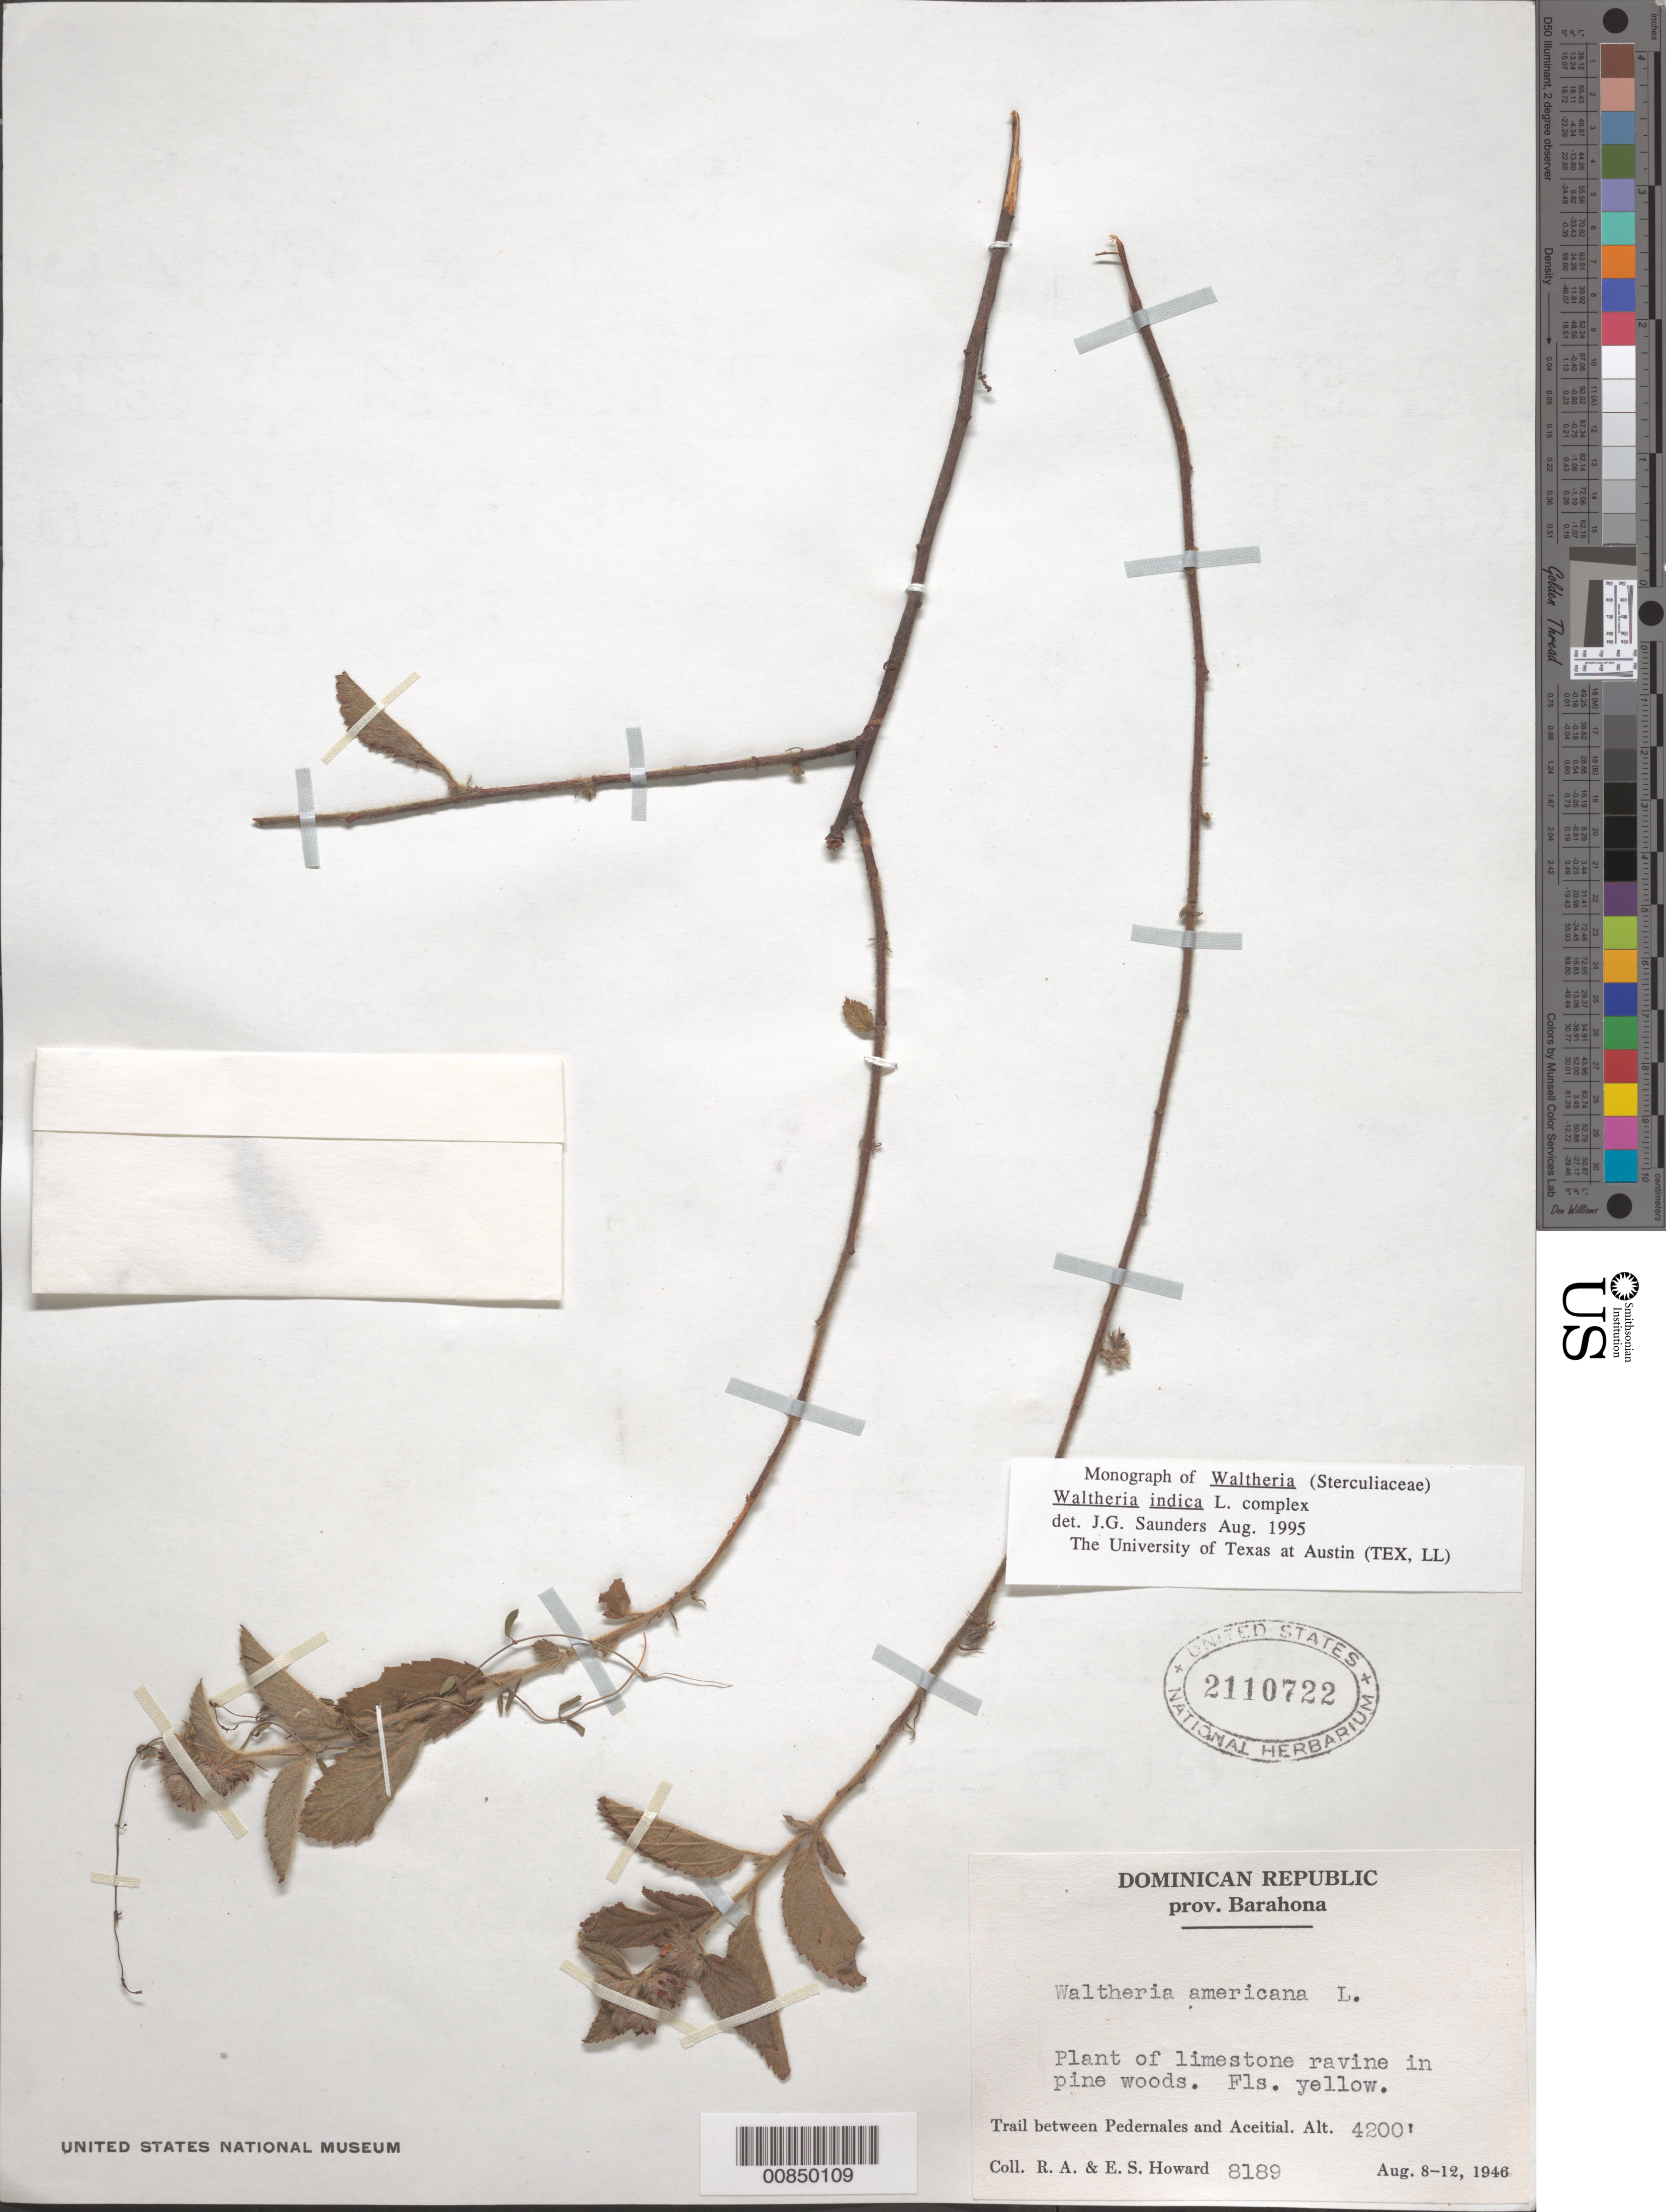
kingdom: Plantae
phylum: Tracheophyta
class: Magnoliopsida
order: Malvales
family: Malvaceae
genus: Waltheria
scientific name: Waltheria indica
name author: L.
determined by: Saunders, J. G.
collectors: R. A. Howard & E. S. Howard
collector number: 8189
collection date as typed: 08 Aug 1946 to 12 Aug 1946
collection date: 1946-08-08/1946-08-12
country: Dominican Republic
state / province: Barahona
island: Hispaniola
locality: Trail between Pedernales and Aceitial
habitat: Limestone ravine in pine woods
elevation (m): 1280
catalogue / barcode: US 2110722